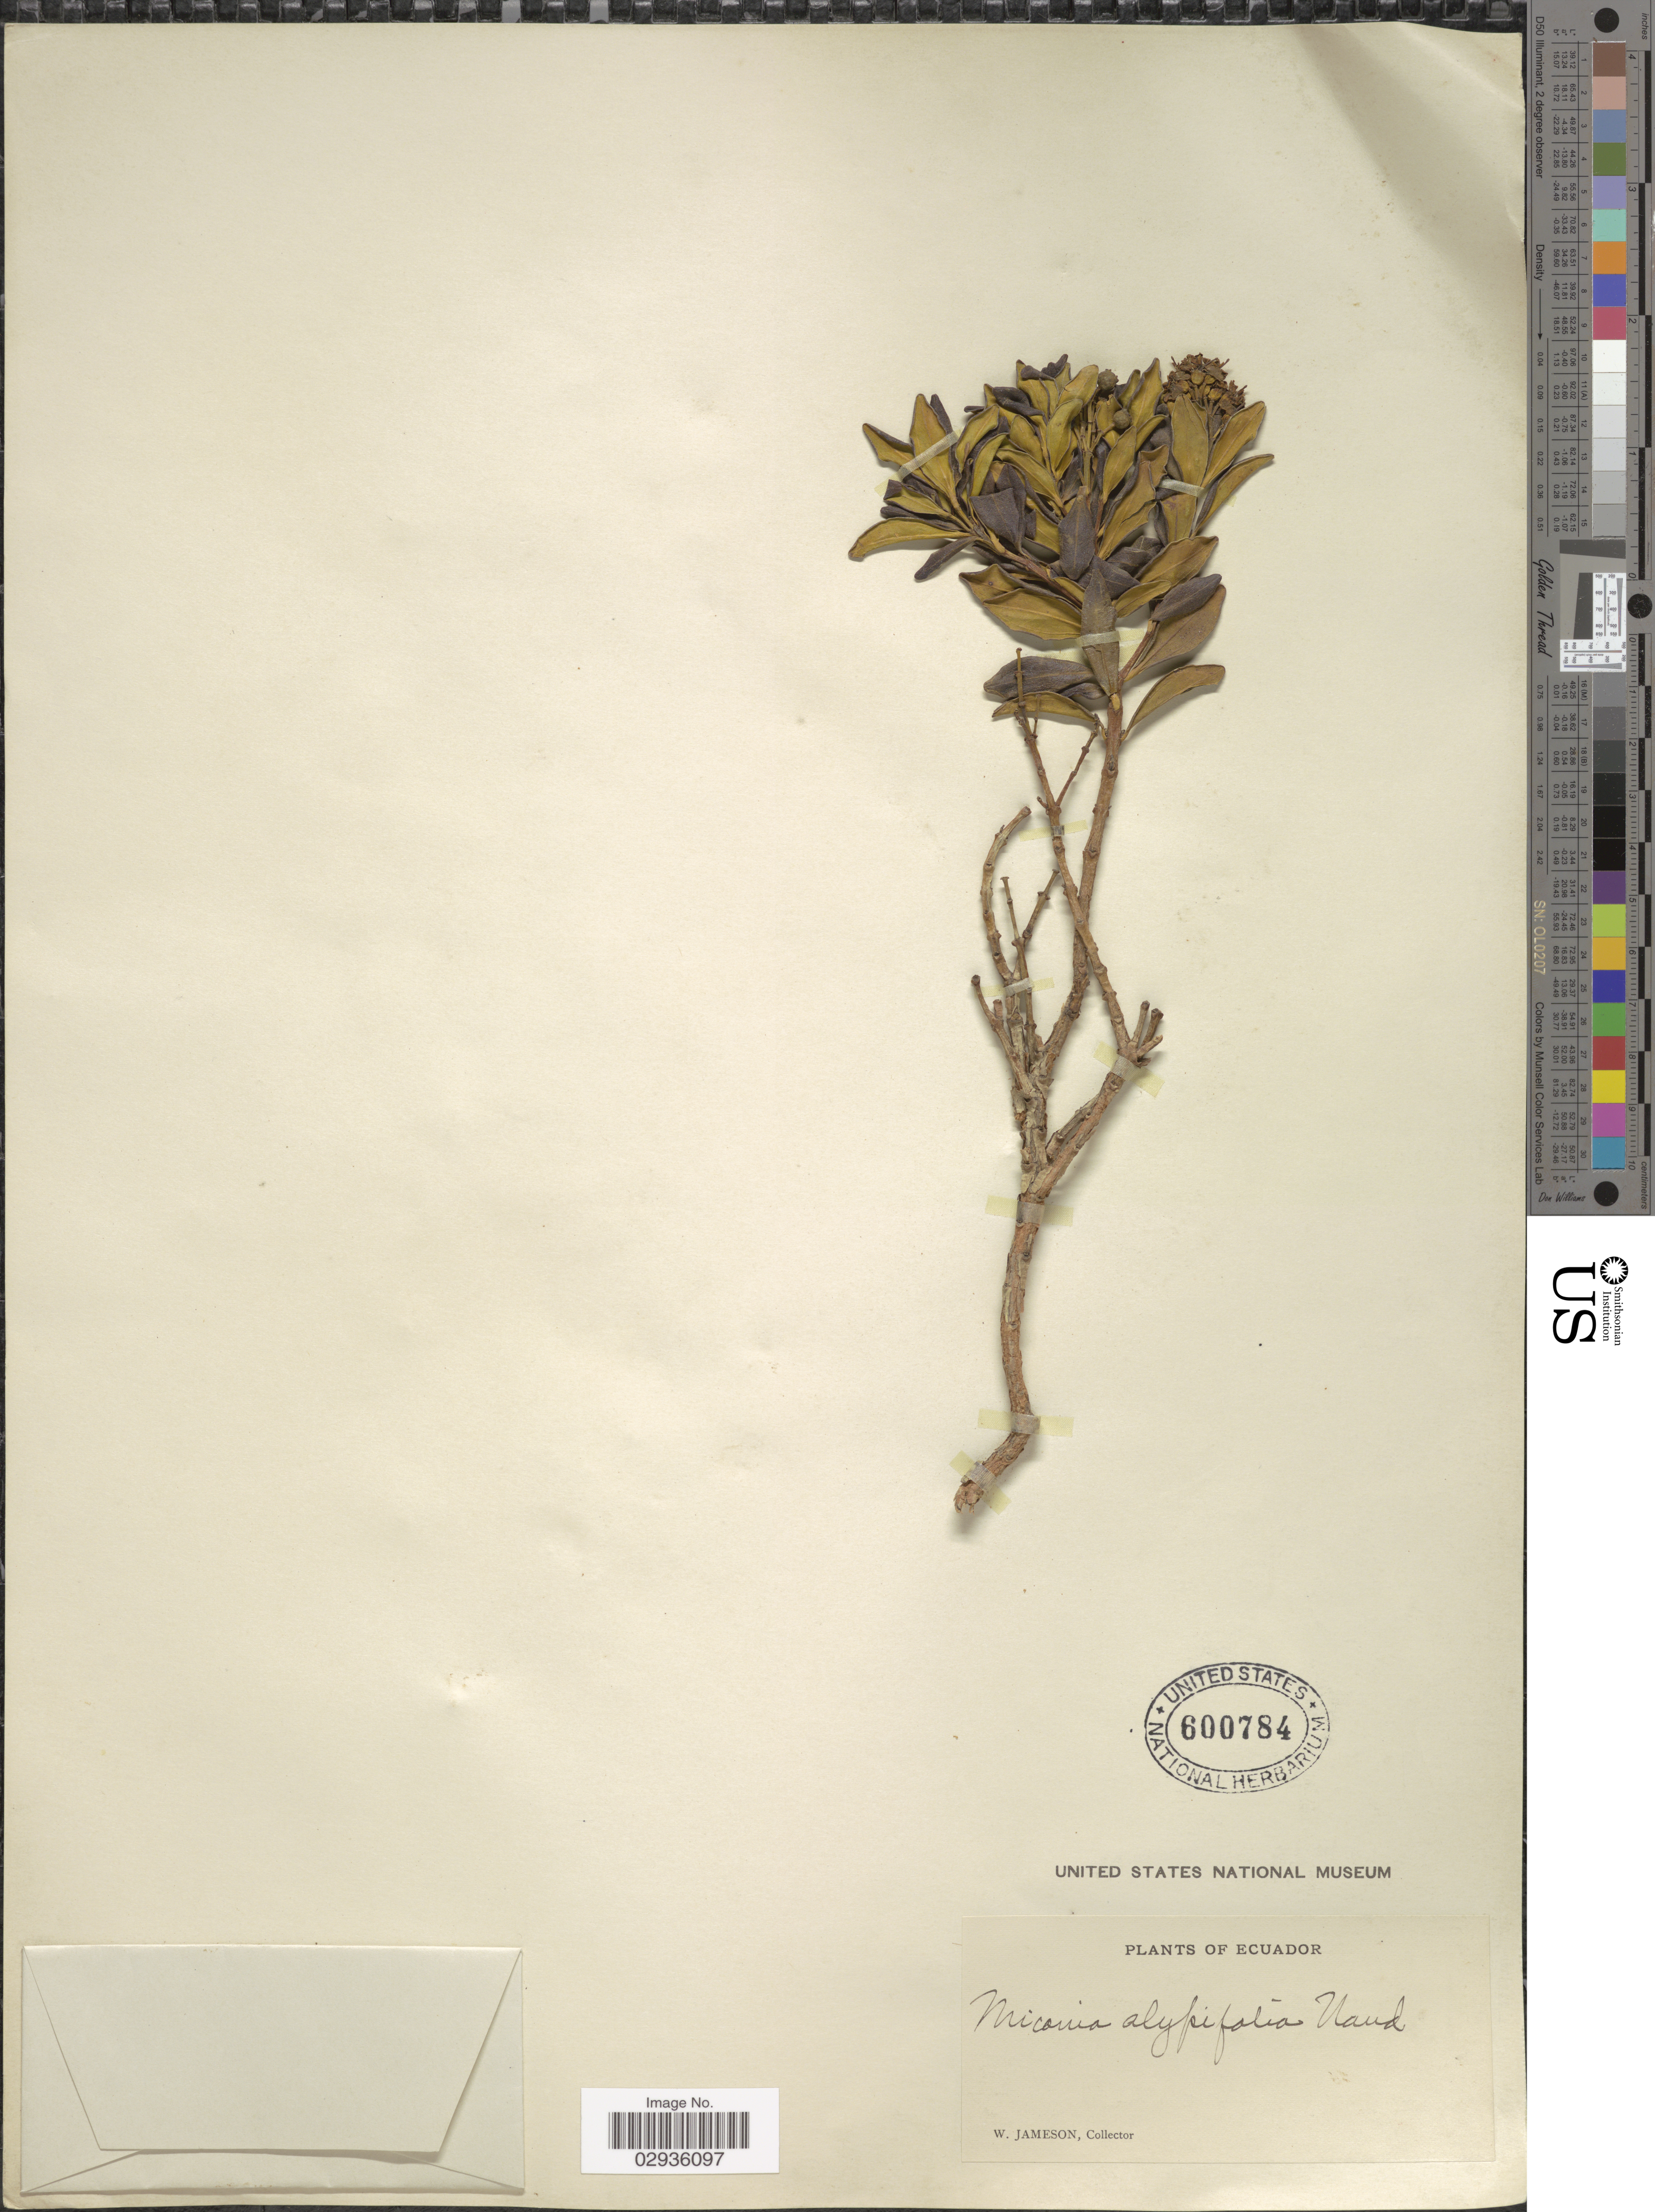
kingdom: Plantae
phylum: Tracheophyta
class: Magnoliopsida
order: Myrtales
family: Melastomataceae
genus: Miconia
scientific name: Miconia alypifolia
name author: Naudin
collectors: W. Jameson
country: Ecuador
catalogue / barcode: US 600784